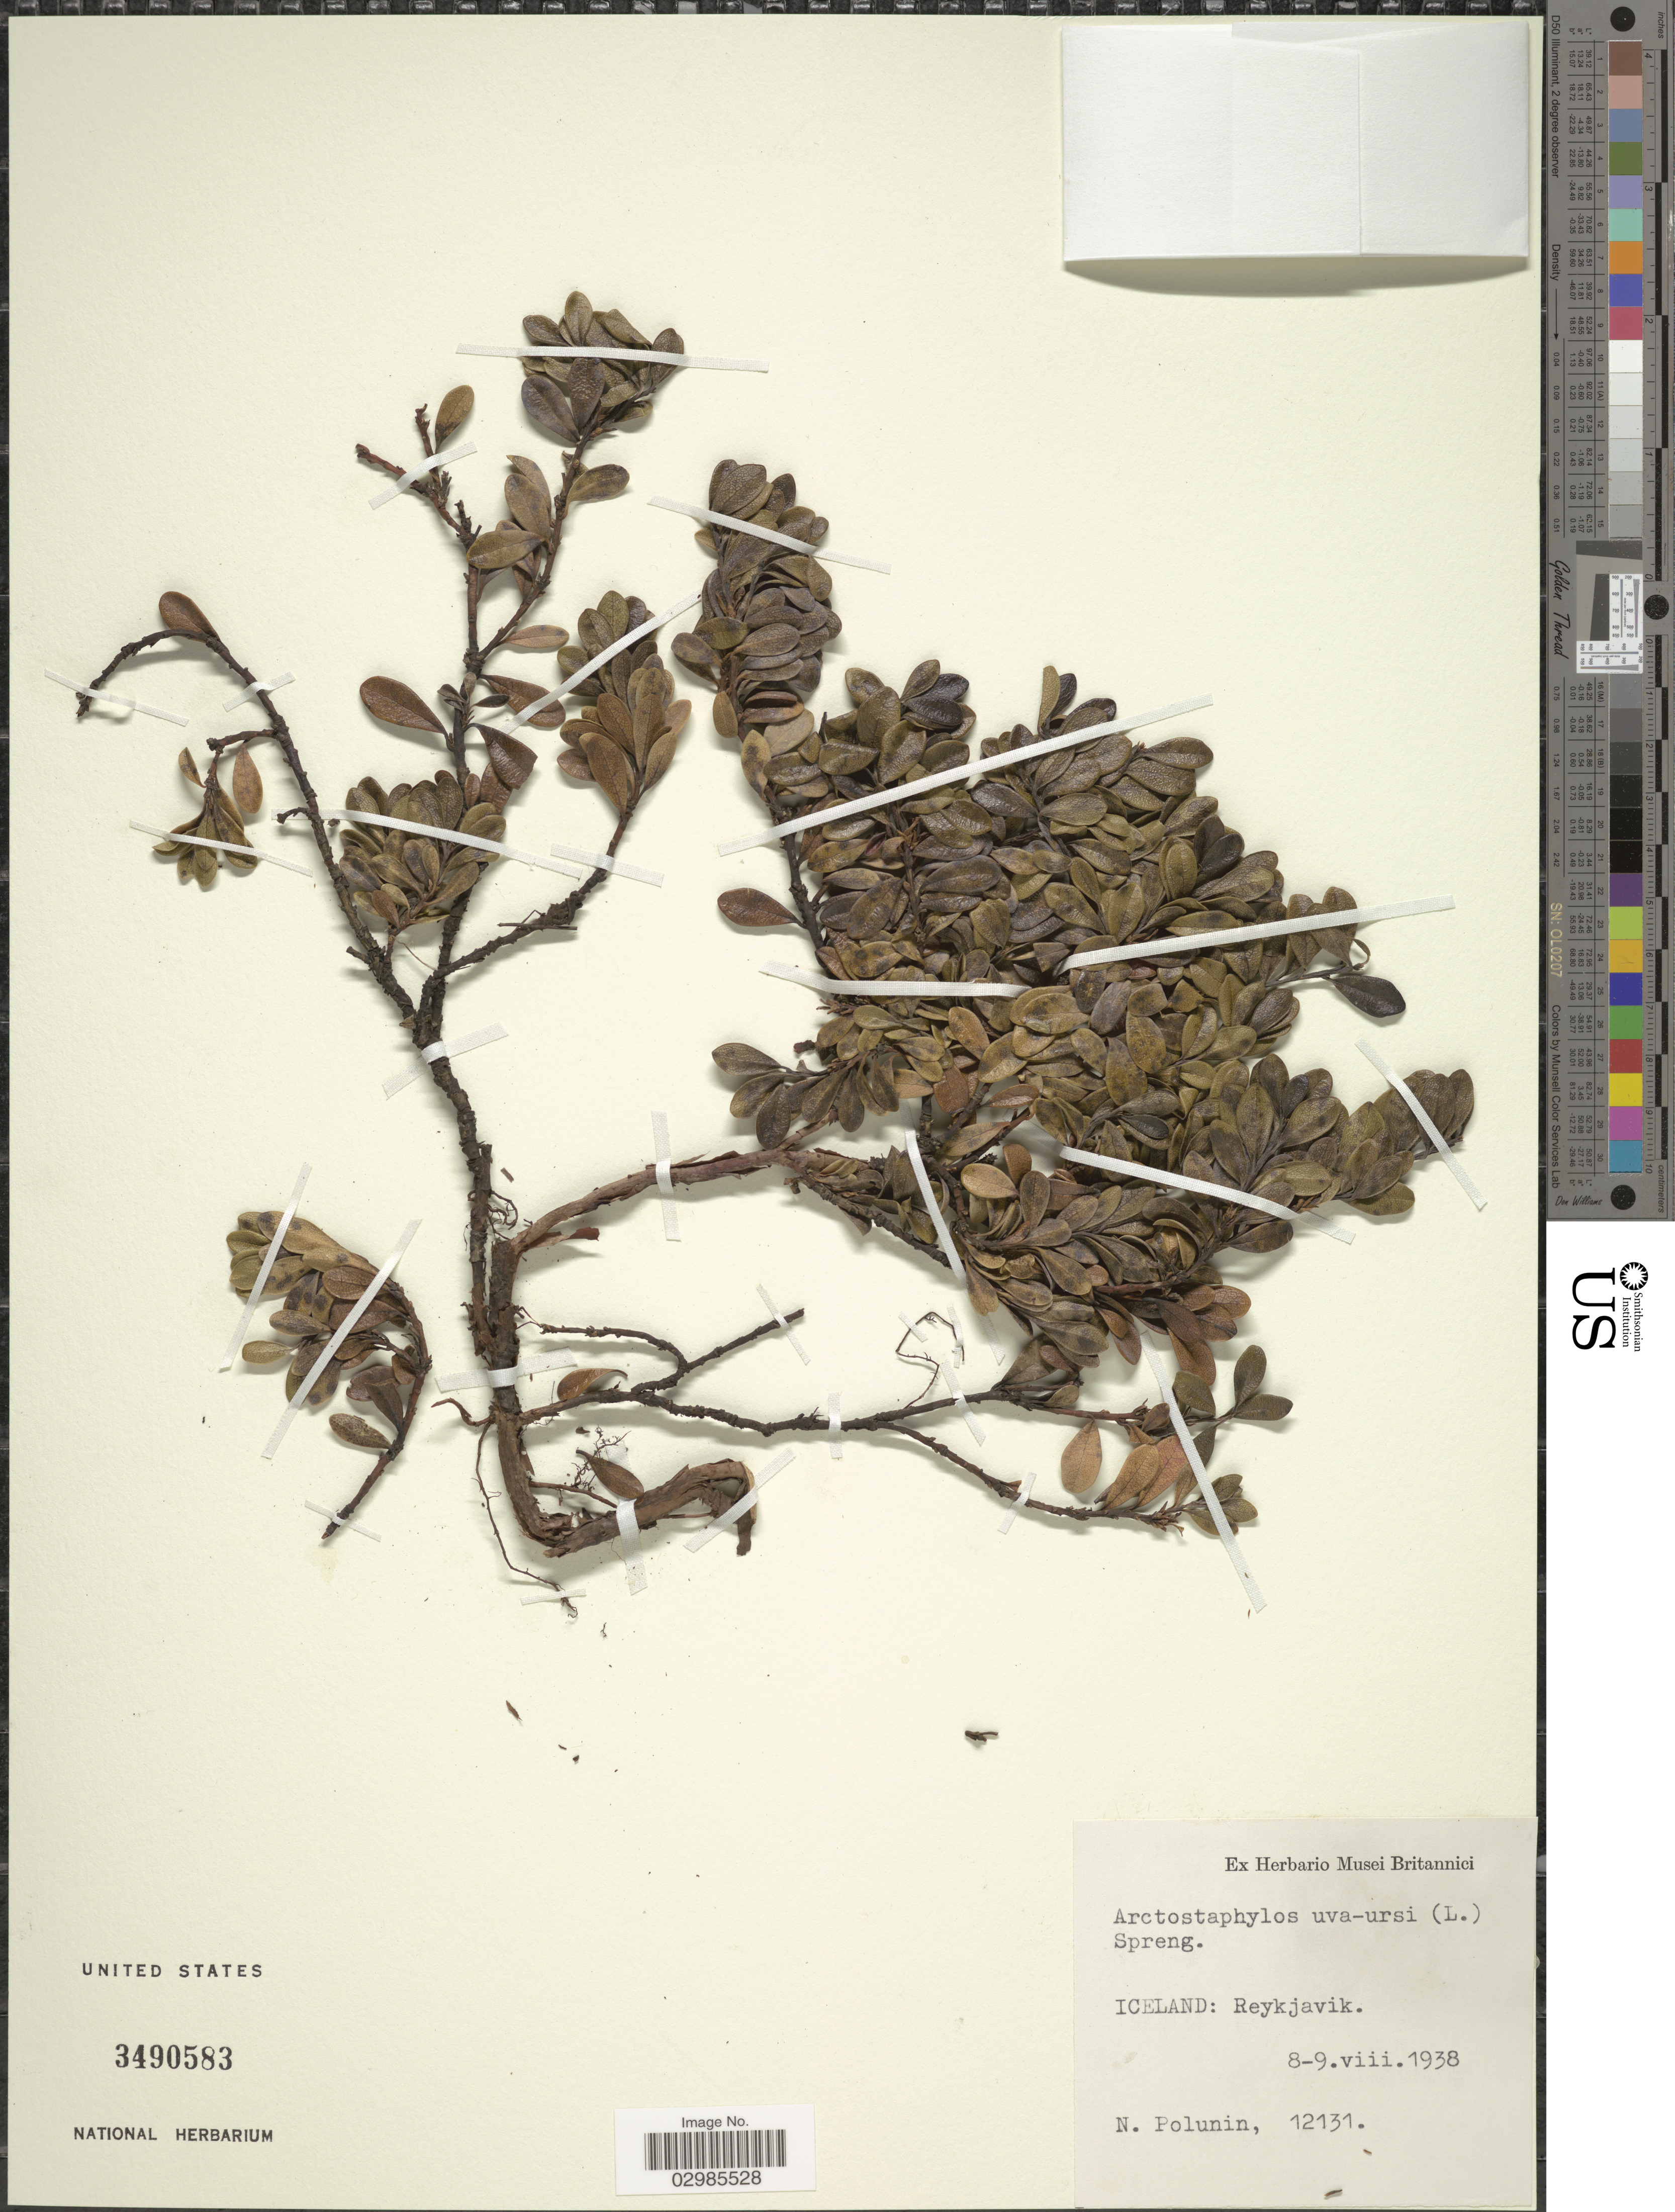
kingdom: Plantae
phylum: Tracheophyta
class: Magnoliopsida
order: Ericales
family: Ericaceae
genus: Arctostaphylos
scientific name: Arctostaphylos uva-ursi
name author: (L.) Spreng.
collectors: N. V. Polunin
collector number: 12131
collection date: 1938-08-08/1938-08-09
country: Iceland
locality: Iceland: Reykjavik.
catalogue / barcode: US 3490583